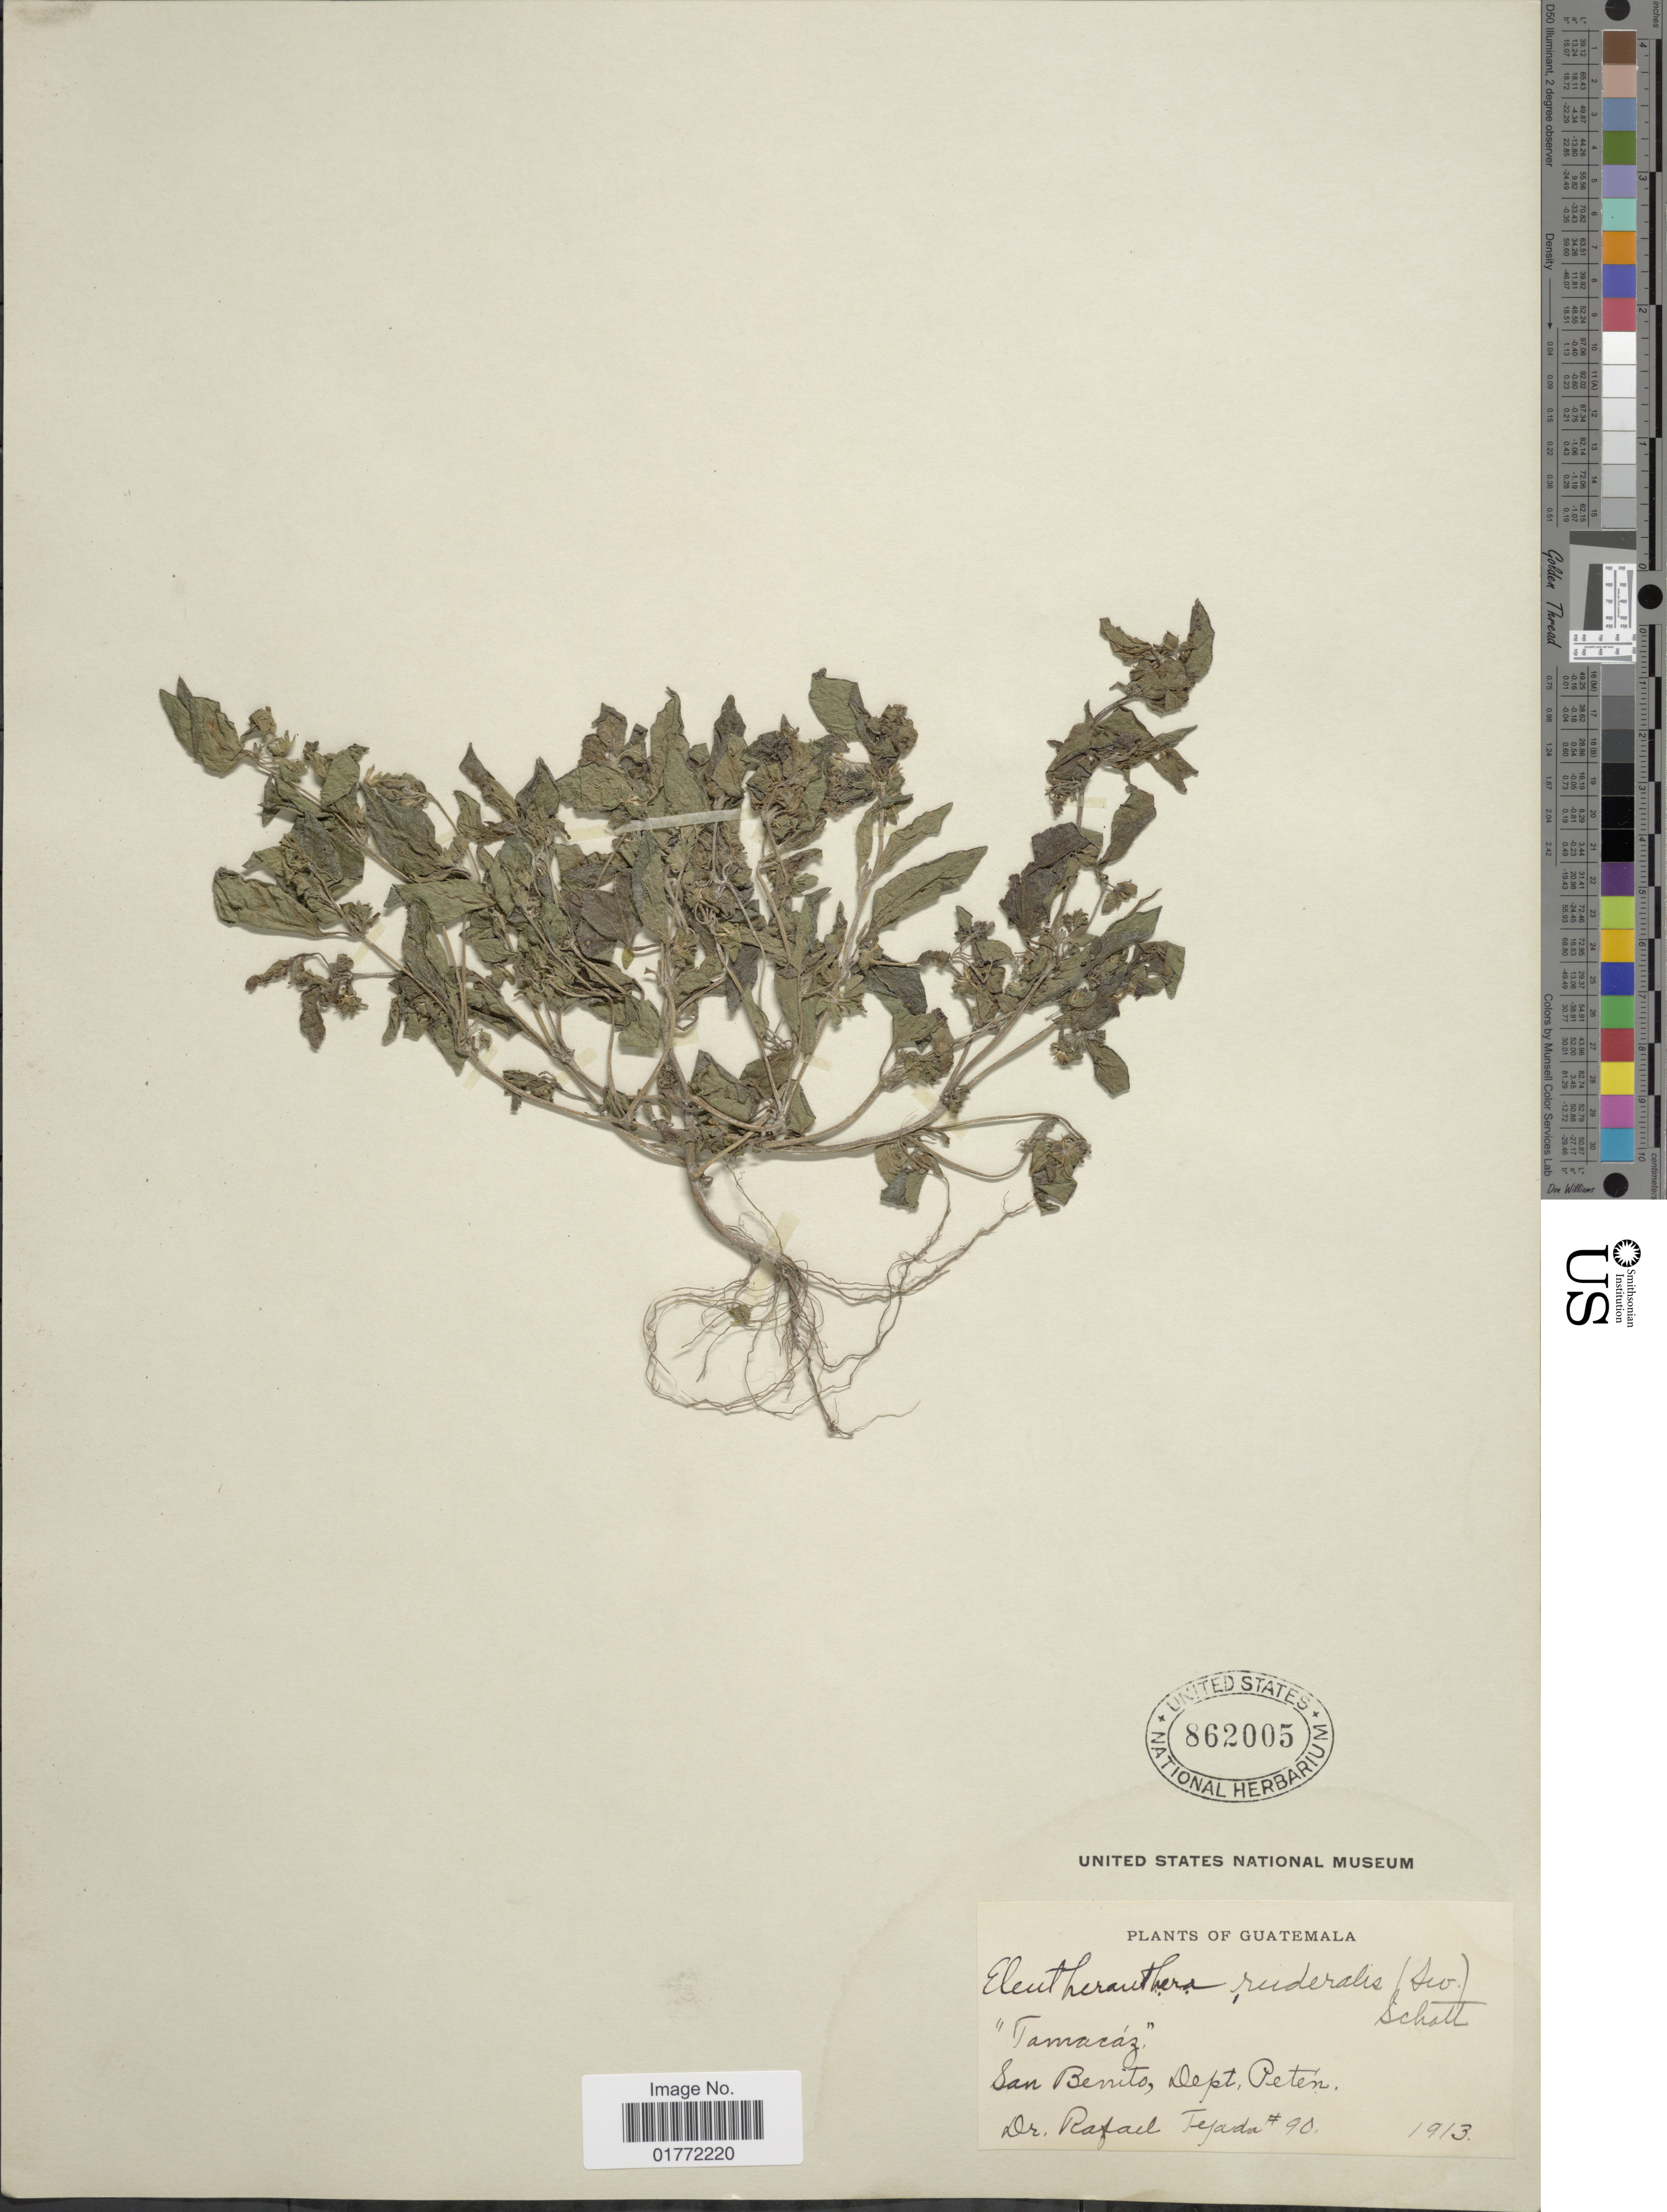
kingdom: Plantae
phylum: Tracheophyta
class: Magnoliopsida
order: Asterales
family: Asteraceae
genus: Eleutheranthera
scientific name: Eleutheranthera ruderalis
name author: (Sw.) Sch. Bip.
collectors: R. Tejada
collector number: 90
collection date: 1913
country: Guatemala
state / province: El Petén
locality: San Benito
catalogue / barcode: US 862005